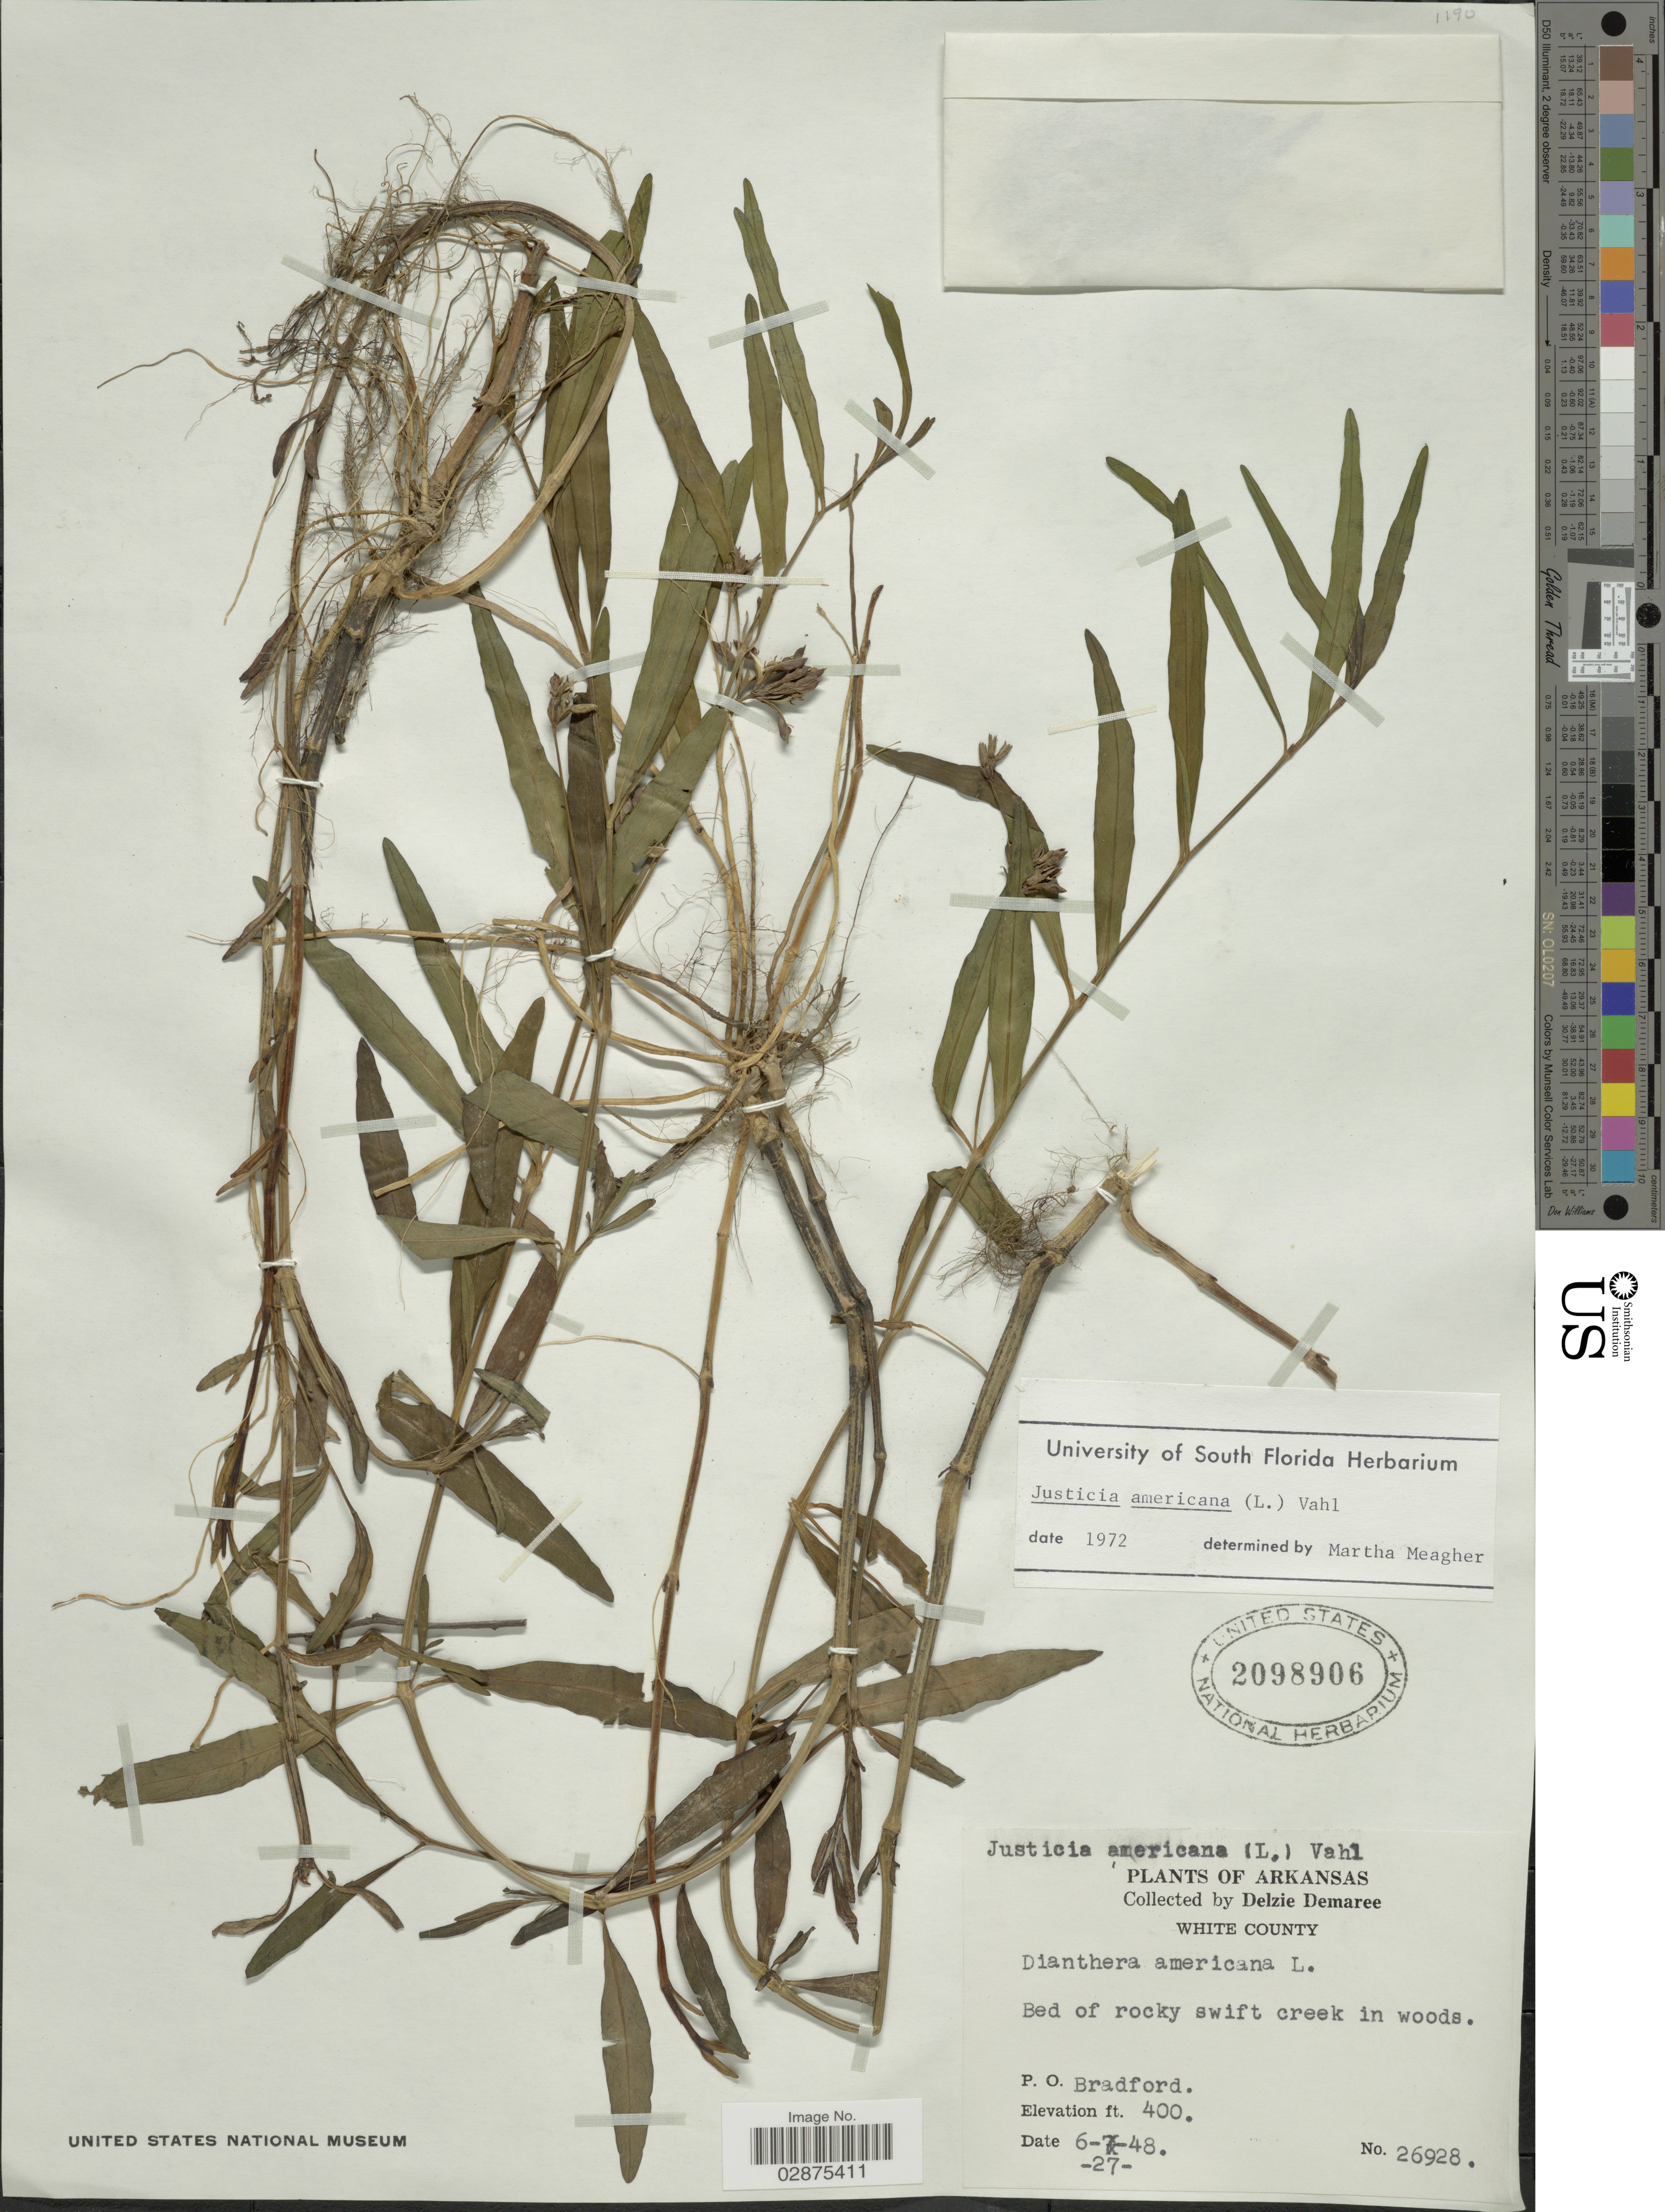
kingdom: Plantae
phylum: Tracheophyta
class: Magnoliopsida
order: Lamiales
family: Acanthaceae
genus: Justicia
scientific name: Justicia americana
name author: (L.) Vahl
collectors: D. Demaree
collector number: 26928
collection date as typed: Transcribed d/m/y: 27/6/48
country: United States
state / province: Arkansas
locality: White County. Bed of rocky swift creek in woods. P.O. Bradford.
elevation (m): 122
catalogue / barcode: US 2098906